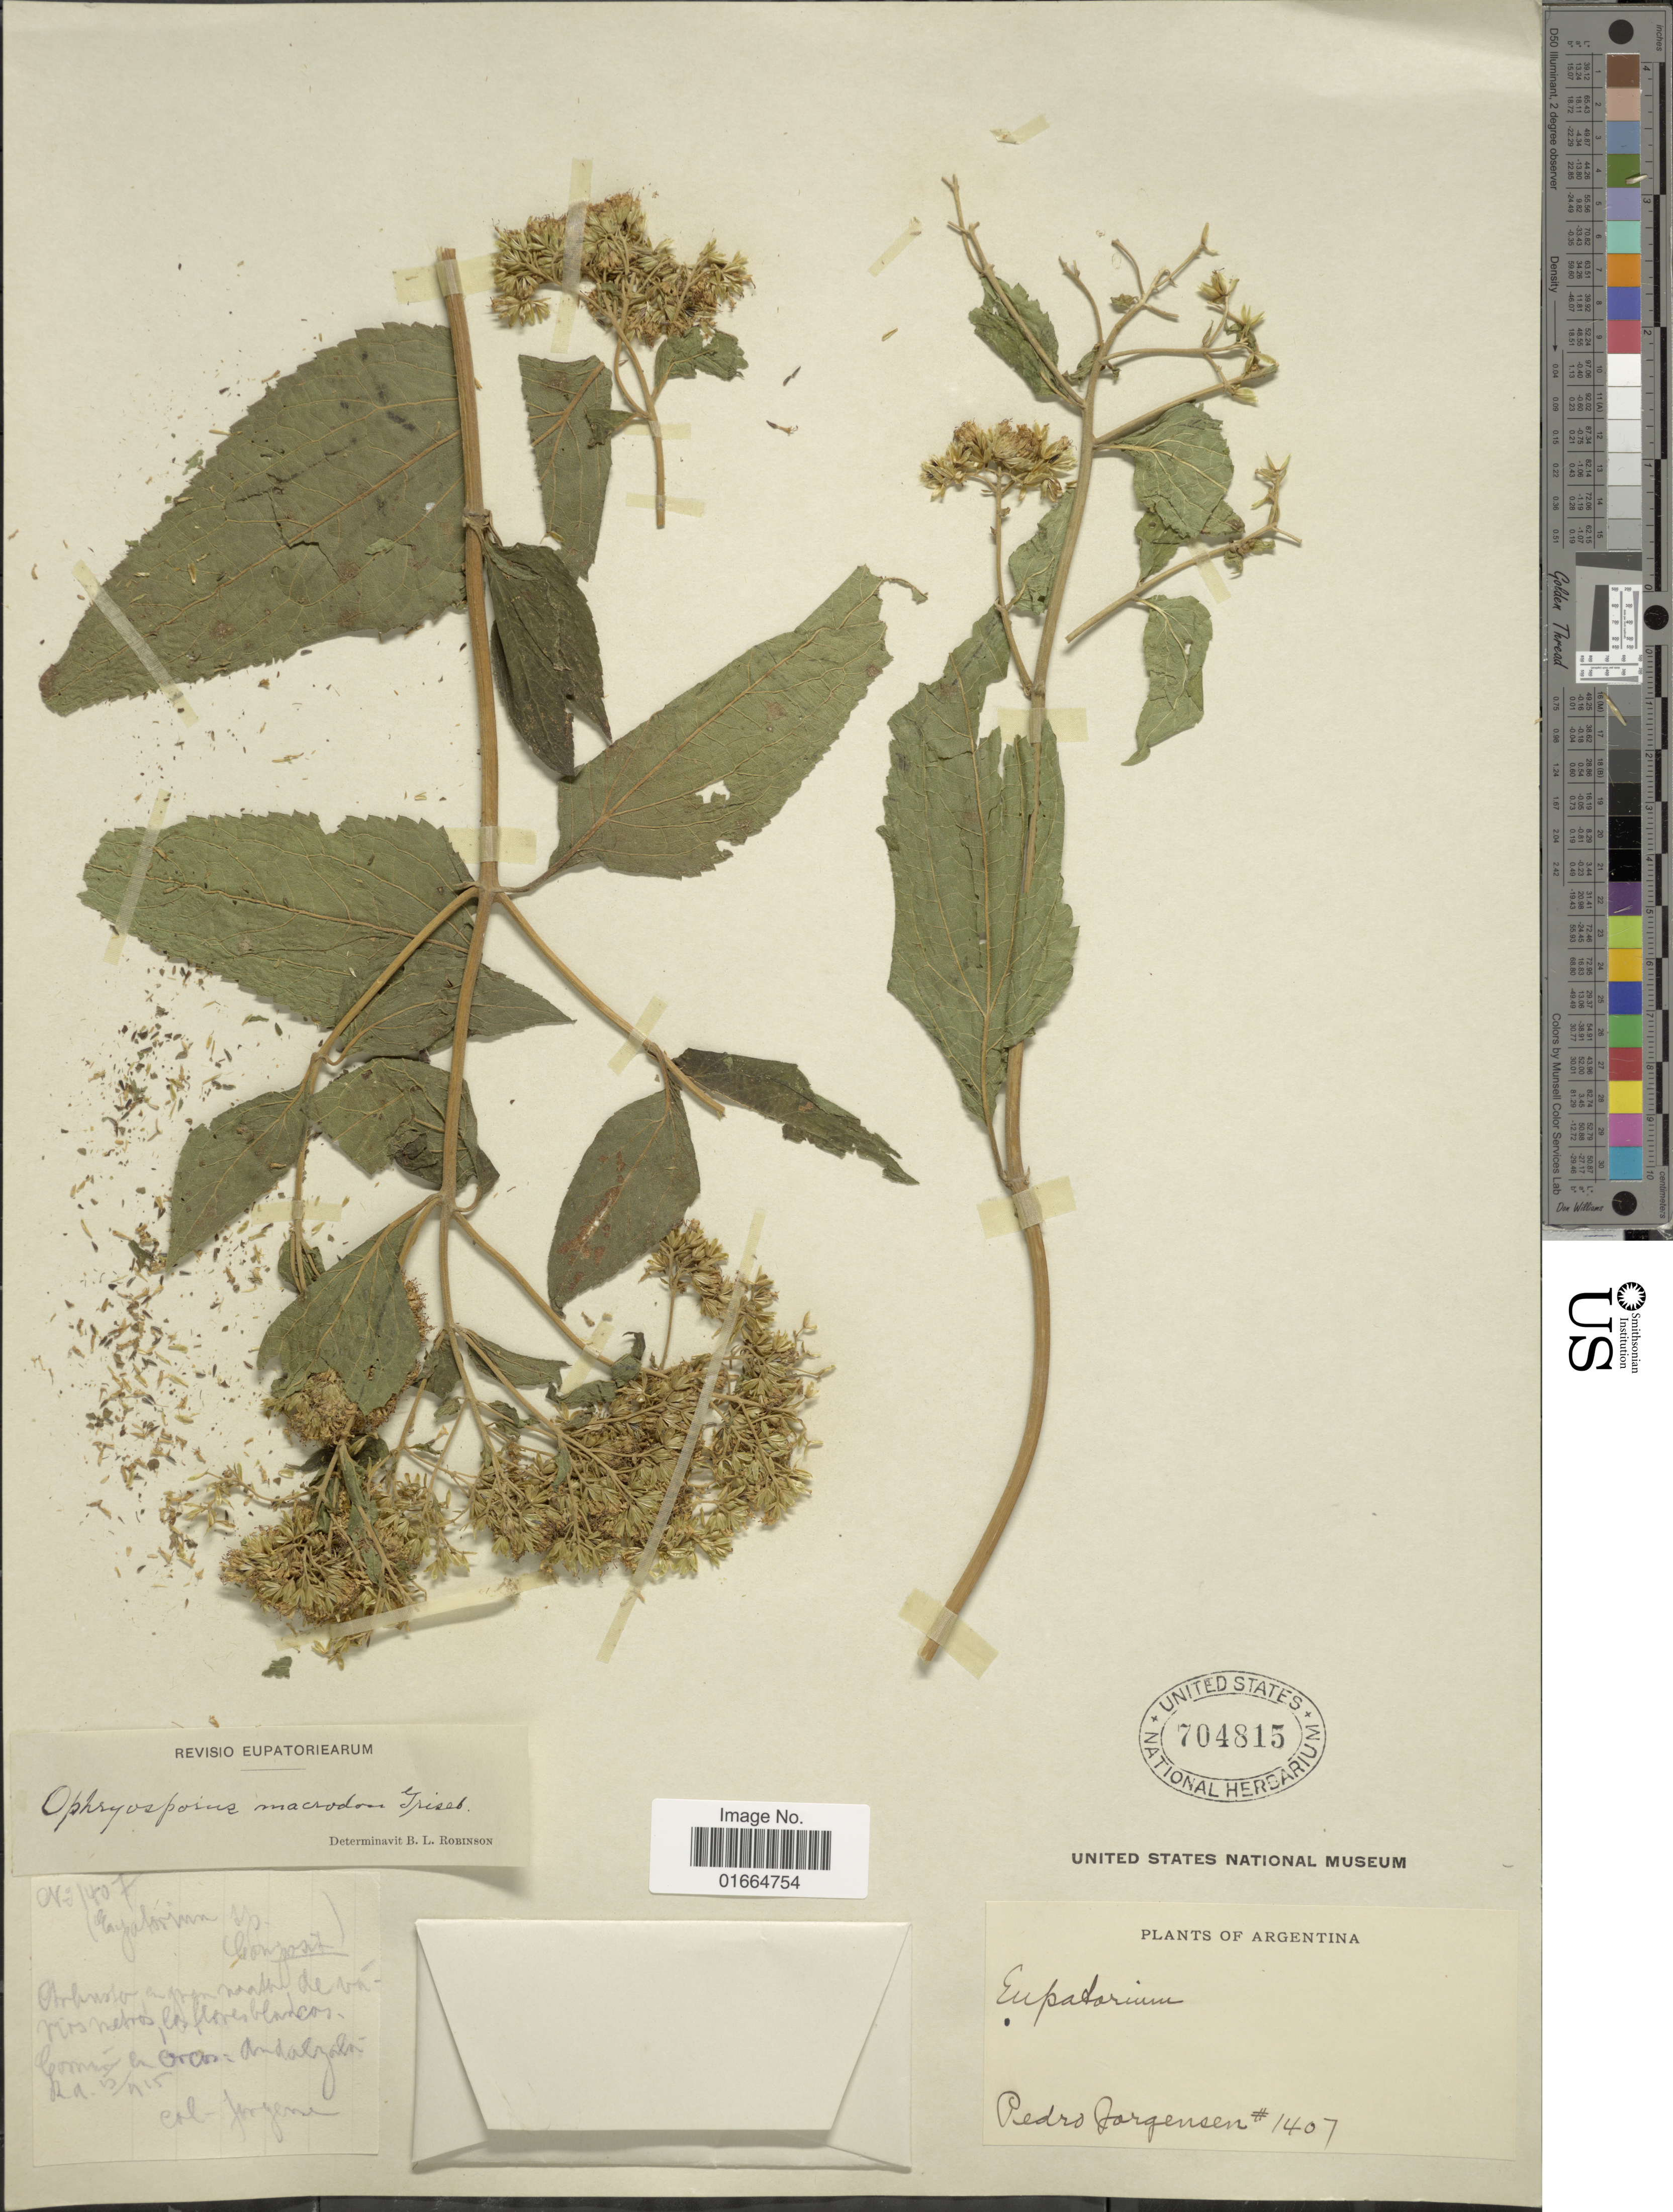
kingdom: Plantae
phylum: Tracheophyta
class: Magnoliopsida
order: Asterales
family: Asteraceae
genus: Ophryosporus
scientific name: Ophryosporus macrodon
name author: Griseb.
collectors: P. Jörgensen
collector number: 1407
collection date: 1915-05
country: Argentina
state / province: Catamarca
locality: Comos de Oros: Andalgala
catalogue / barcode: US 704815